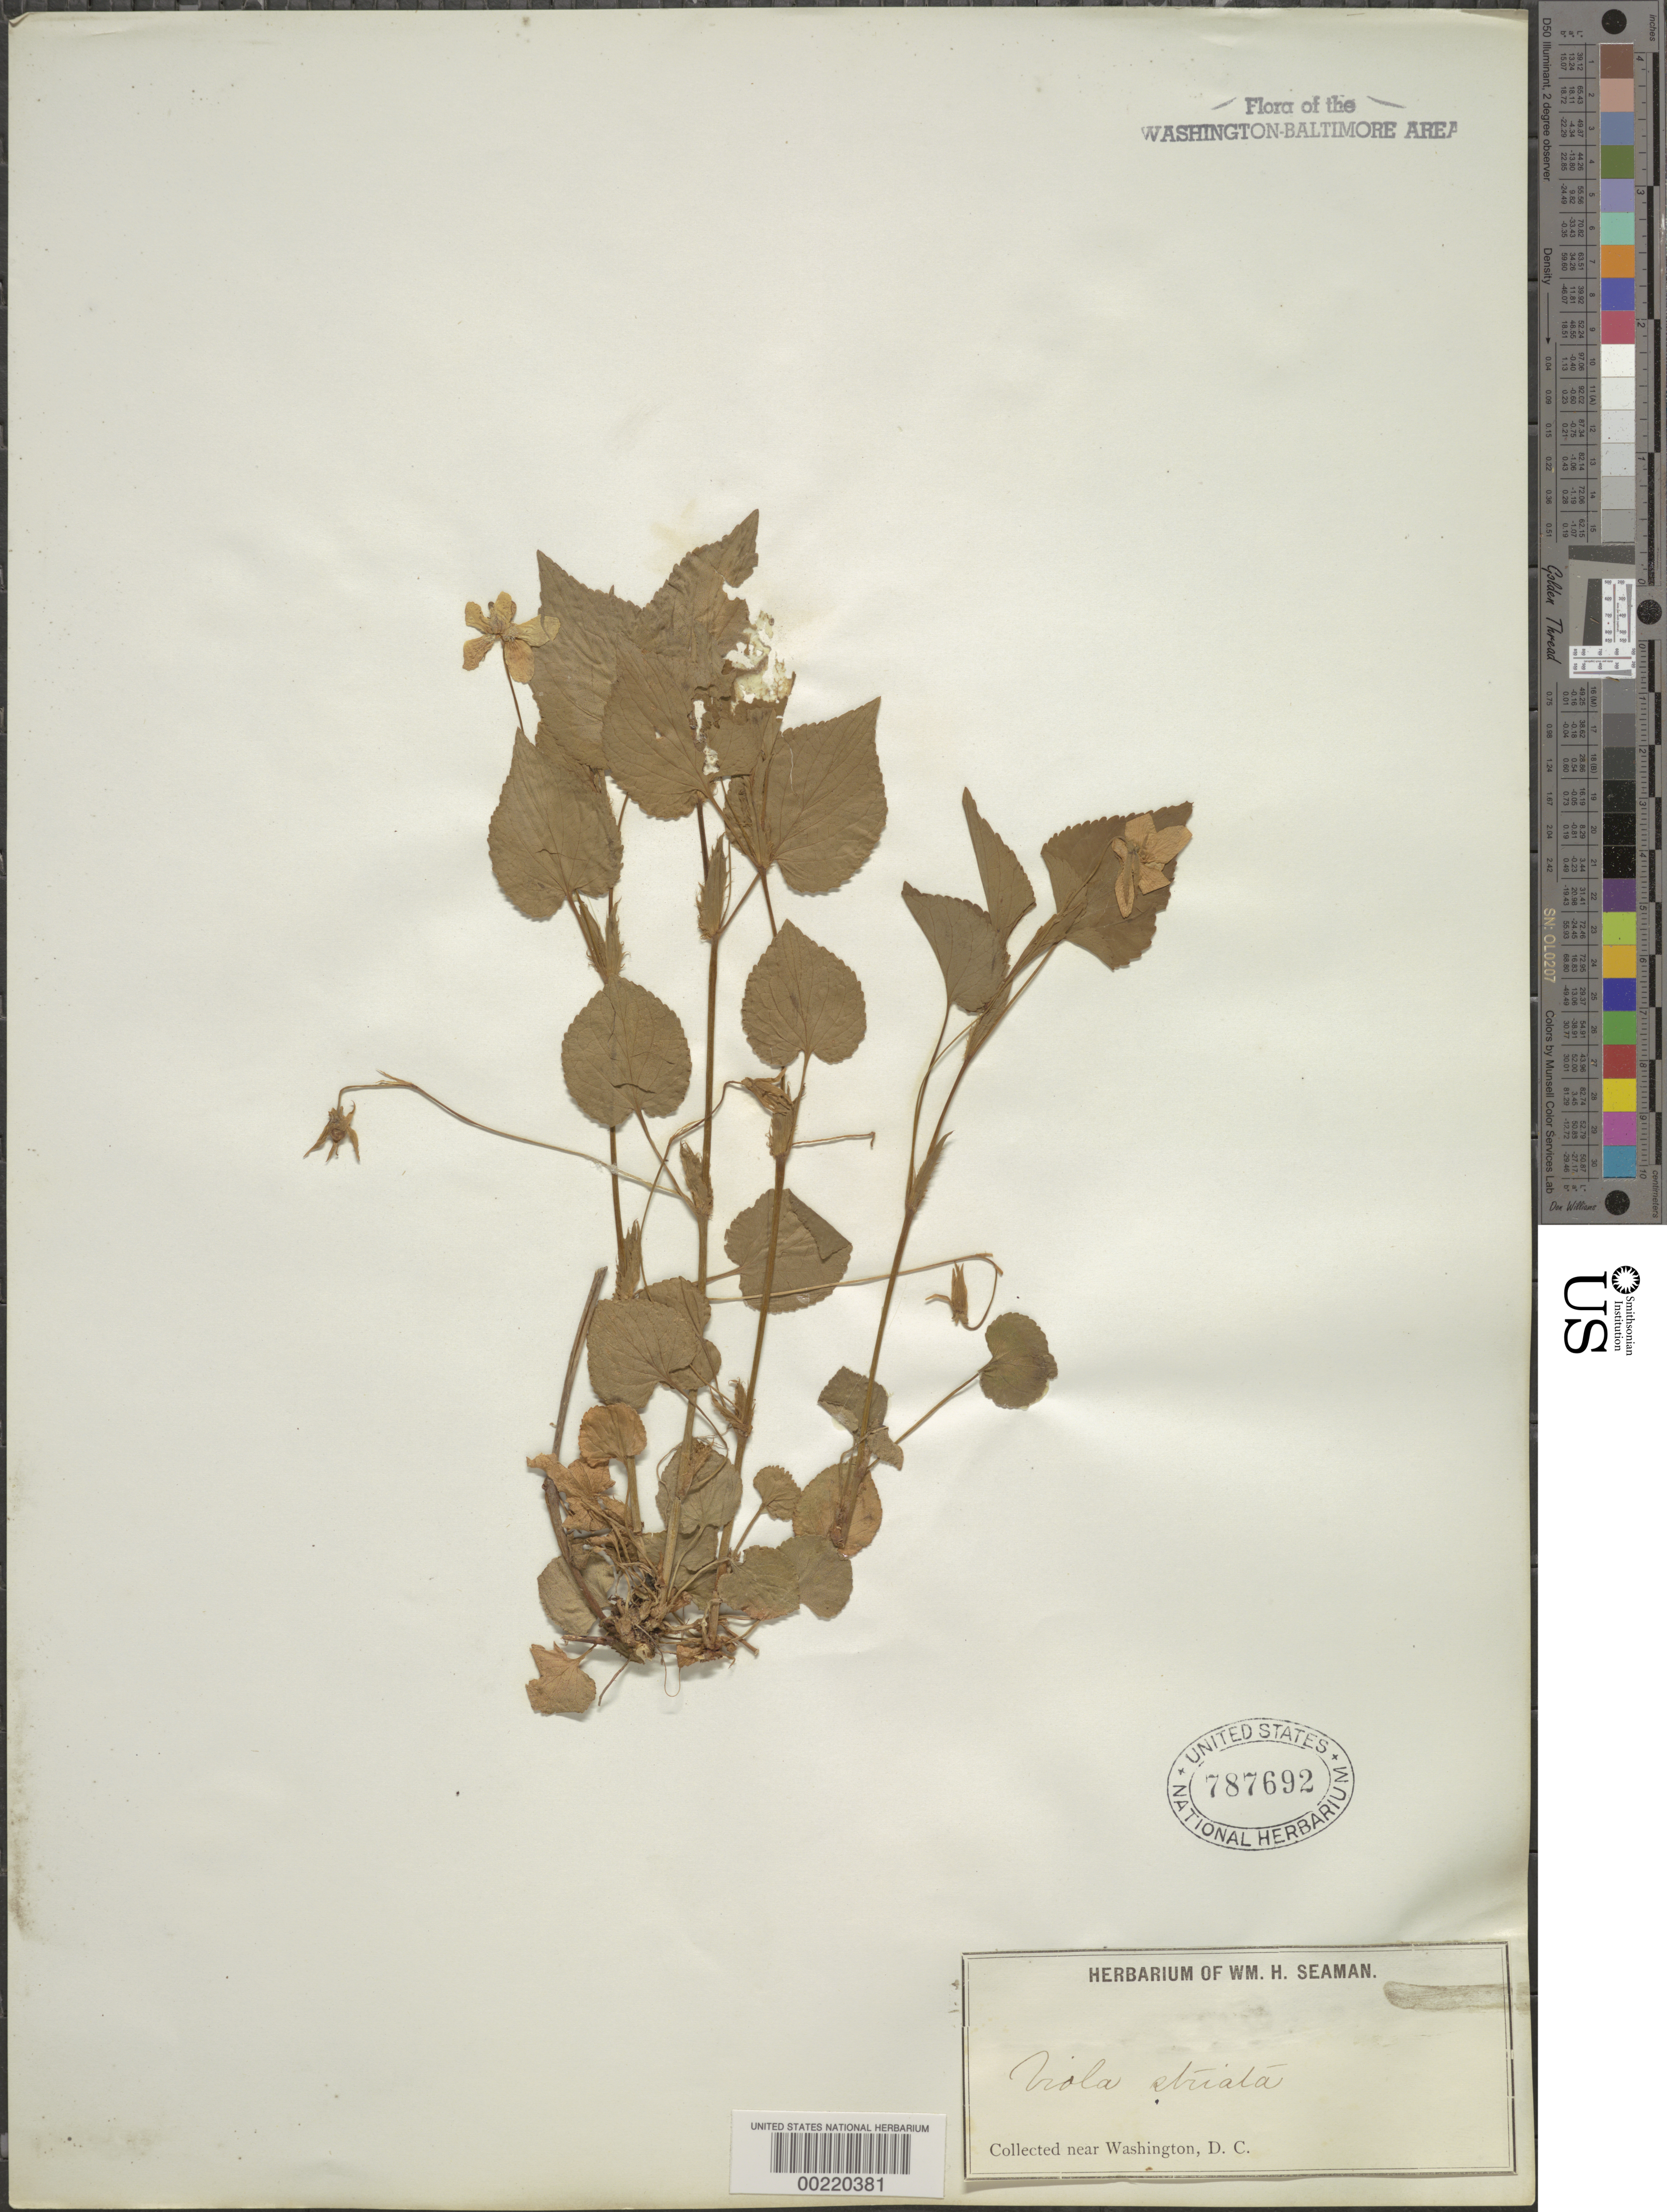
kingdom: Plantae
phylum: Tracheophyta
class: Magnoliopsida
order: Malpighiales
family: Violaceae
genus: Viola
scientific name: Viola striata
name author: Aiton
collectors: W. Seaman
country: United States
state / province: District of Columbia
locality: Vicinity of Washington, DC.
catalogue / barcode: US 787692